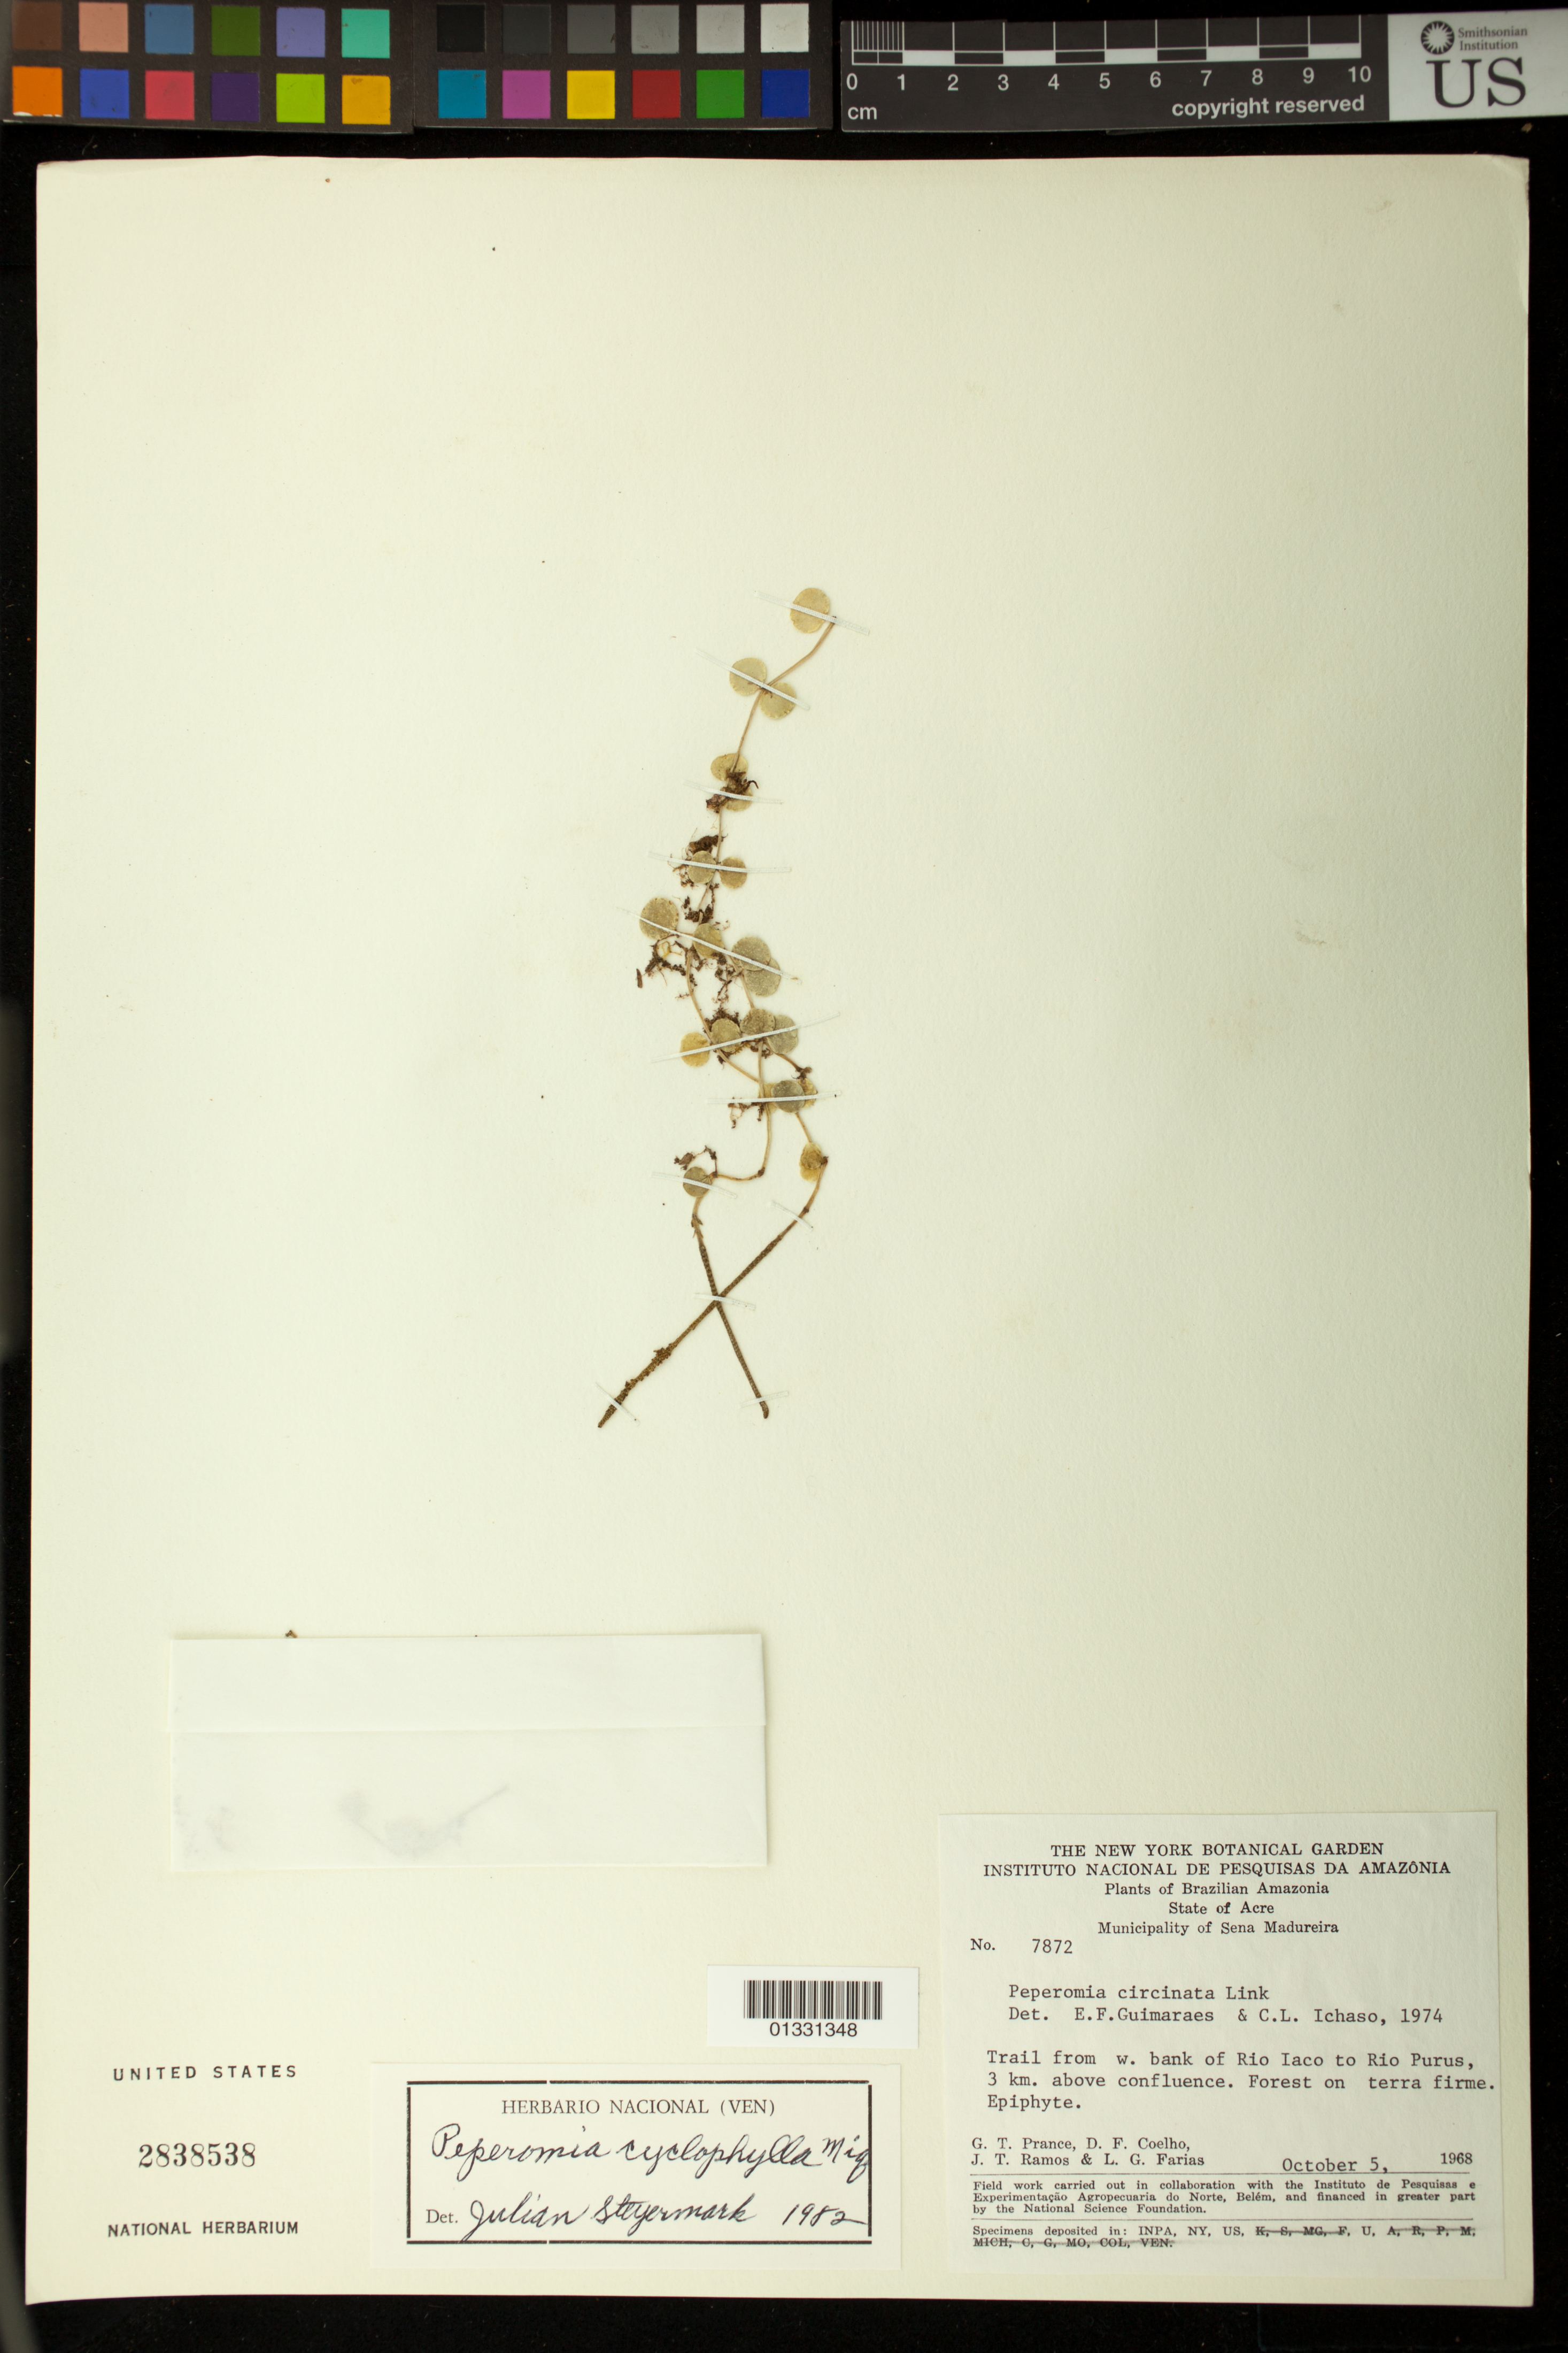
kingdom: Plantae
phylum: Tracheophyta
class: Magnoliopsida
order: Piperales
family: Piperaceae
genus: Peperomia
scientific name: Peperomia crinicaulis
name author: C. DC.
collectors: G. T. Prance, D. F. Coêlho, J. F. Ramos & L. G. Farias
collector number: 7872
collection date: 1968-10-05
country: Brazil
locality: Trail from w bank of Rio Iaco to Rio Purus, 3km above confluence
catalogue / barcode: US 2838538